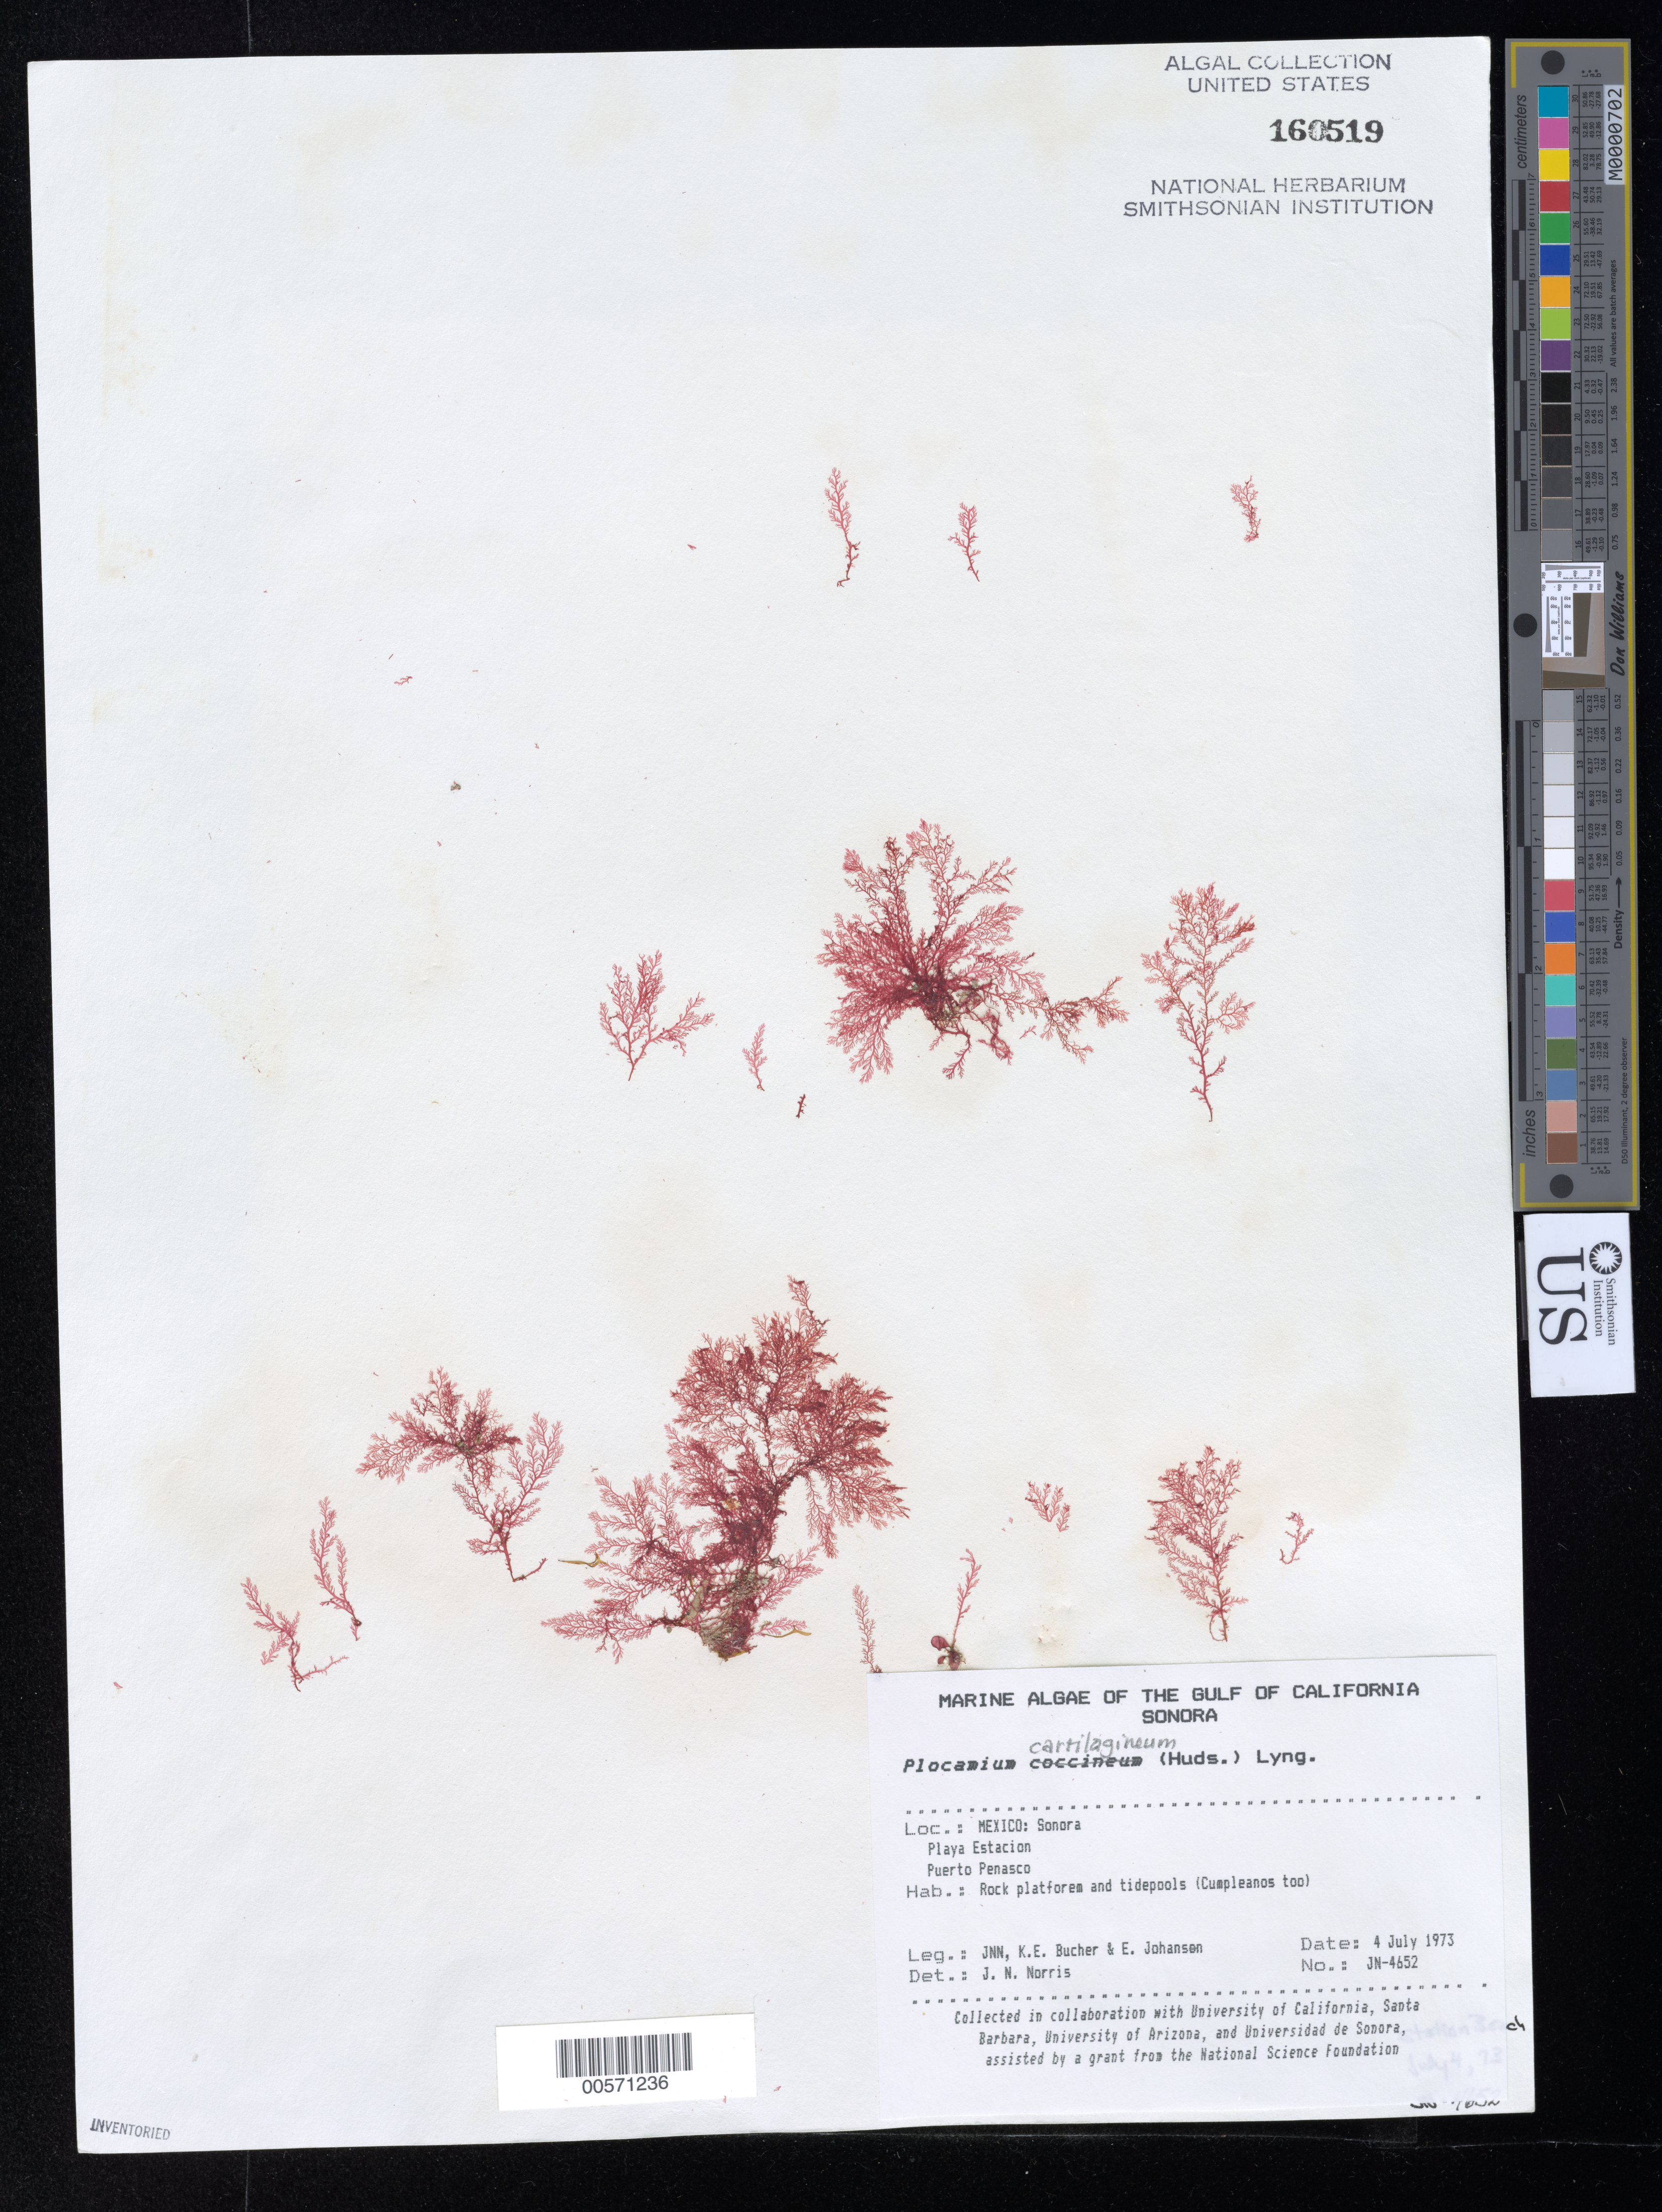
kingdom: Plantae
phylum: Rhodophyta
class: Florideophyceae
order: Plocamiales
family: Plocamiaceae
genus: Plocamium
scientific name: Plocamium cartilagineum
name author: (L.) P.S. Dixon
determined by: Norris, James N.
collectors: J. N. Norris, K. E. Bucher & E. Johansen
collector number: JN-4652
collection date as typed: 04 Jul 1973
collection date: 1973-07-04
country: Mexico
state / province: Sonora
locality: Playa Estacion, Puerto Penasco, Cumpleanos tide pool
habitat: Rock platform and tidepools (Cumpleanos too).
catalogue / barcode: US 160519